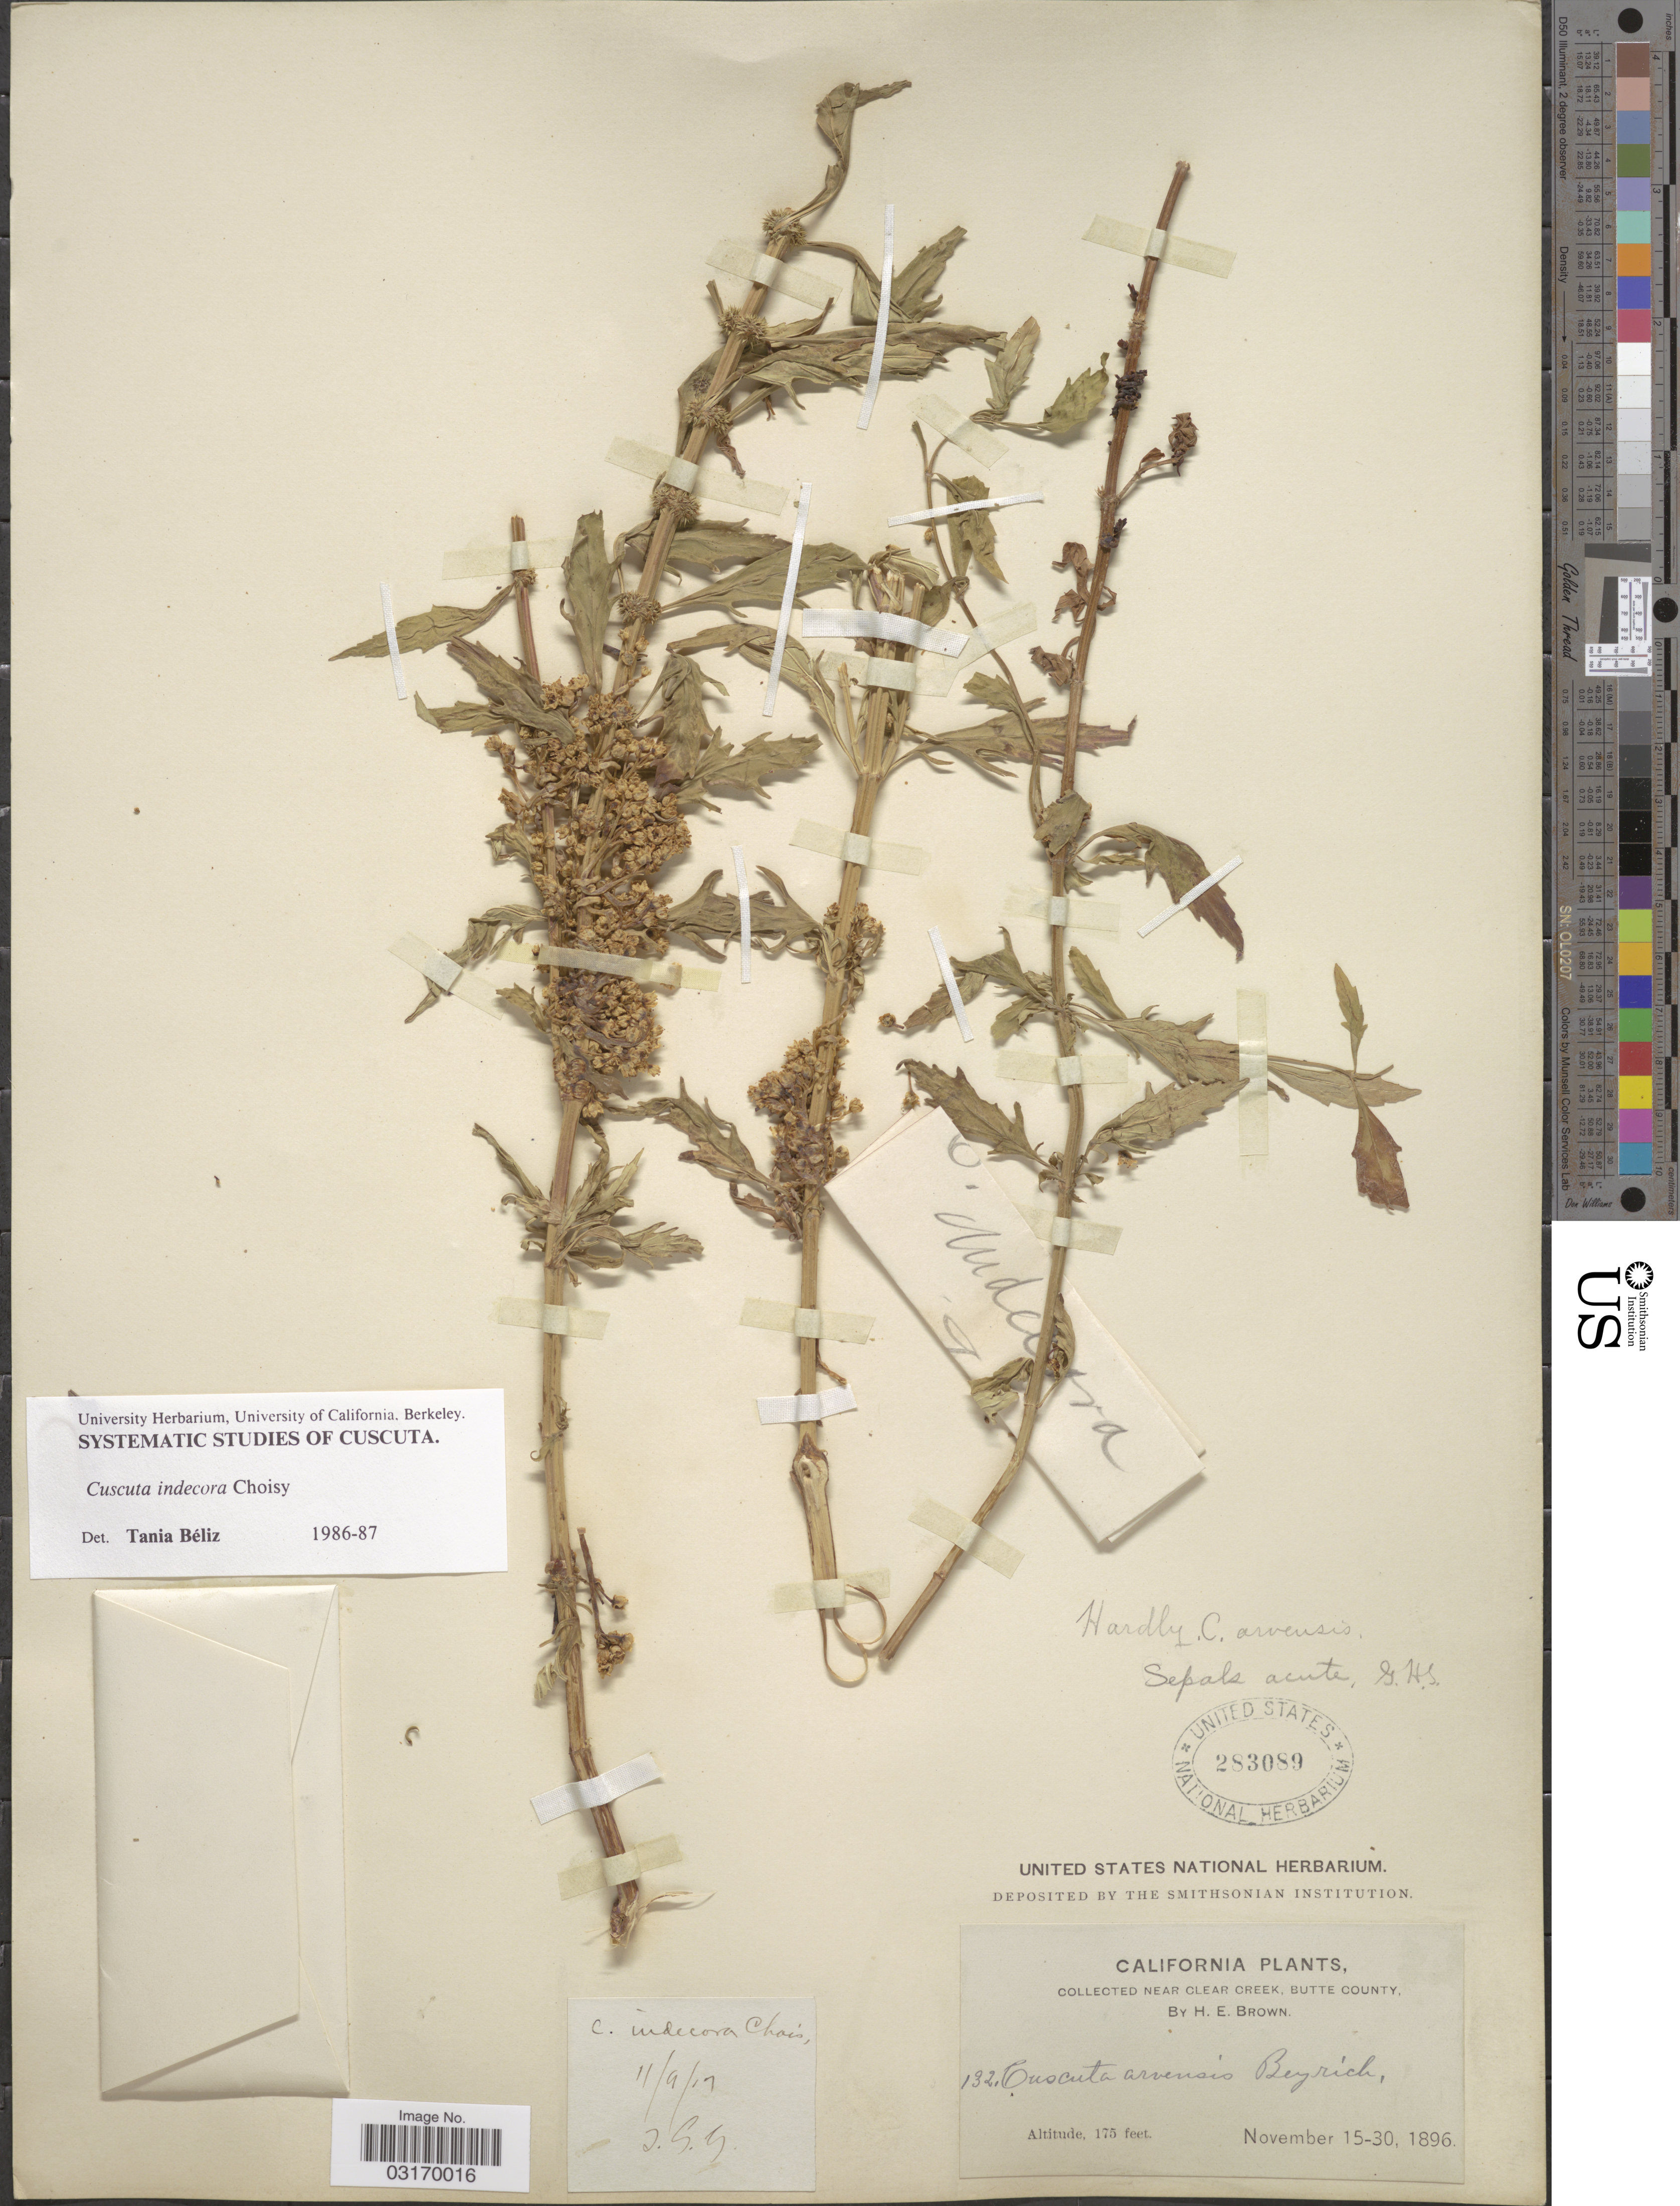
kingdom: Plantae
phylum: Tracheophyta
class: Magnoliopsida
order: Solanales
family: Convolvulaceae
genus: Cuscuta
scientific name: Cuscuta indecora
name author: Choisy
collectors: H. E. Brown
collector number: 132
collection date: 1896-11-15/1896-11-30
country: United States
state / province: California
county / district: Butte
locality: Near Clear Creek, Butte County.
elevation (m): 53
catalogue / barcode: US 283089